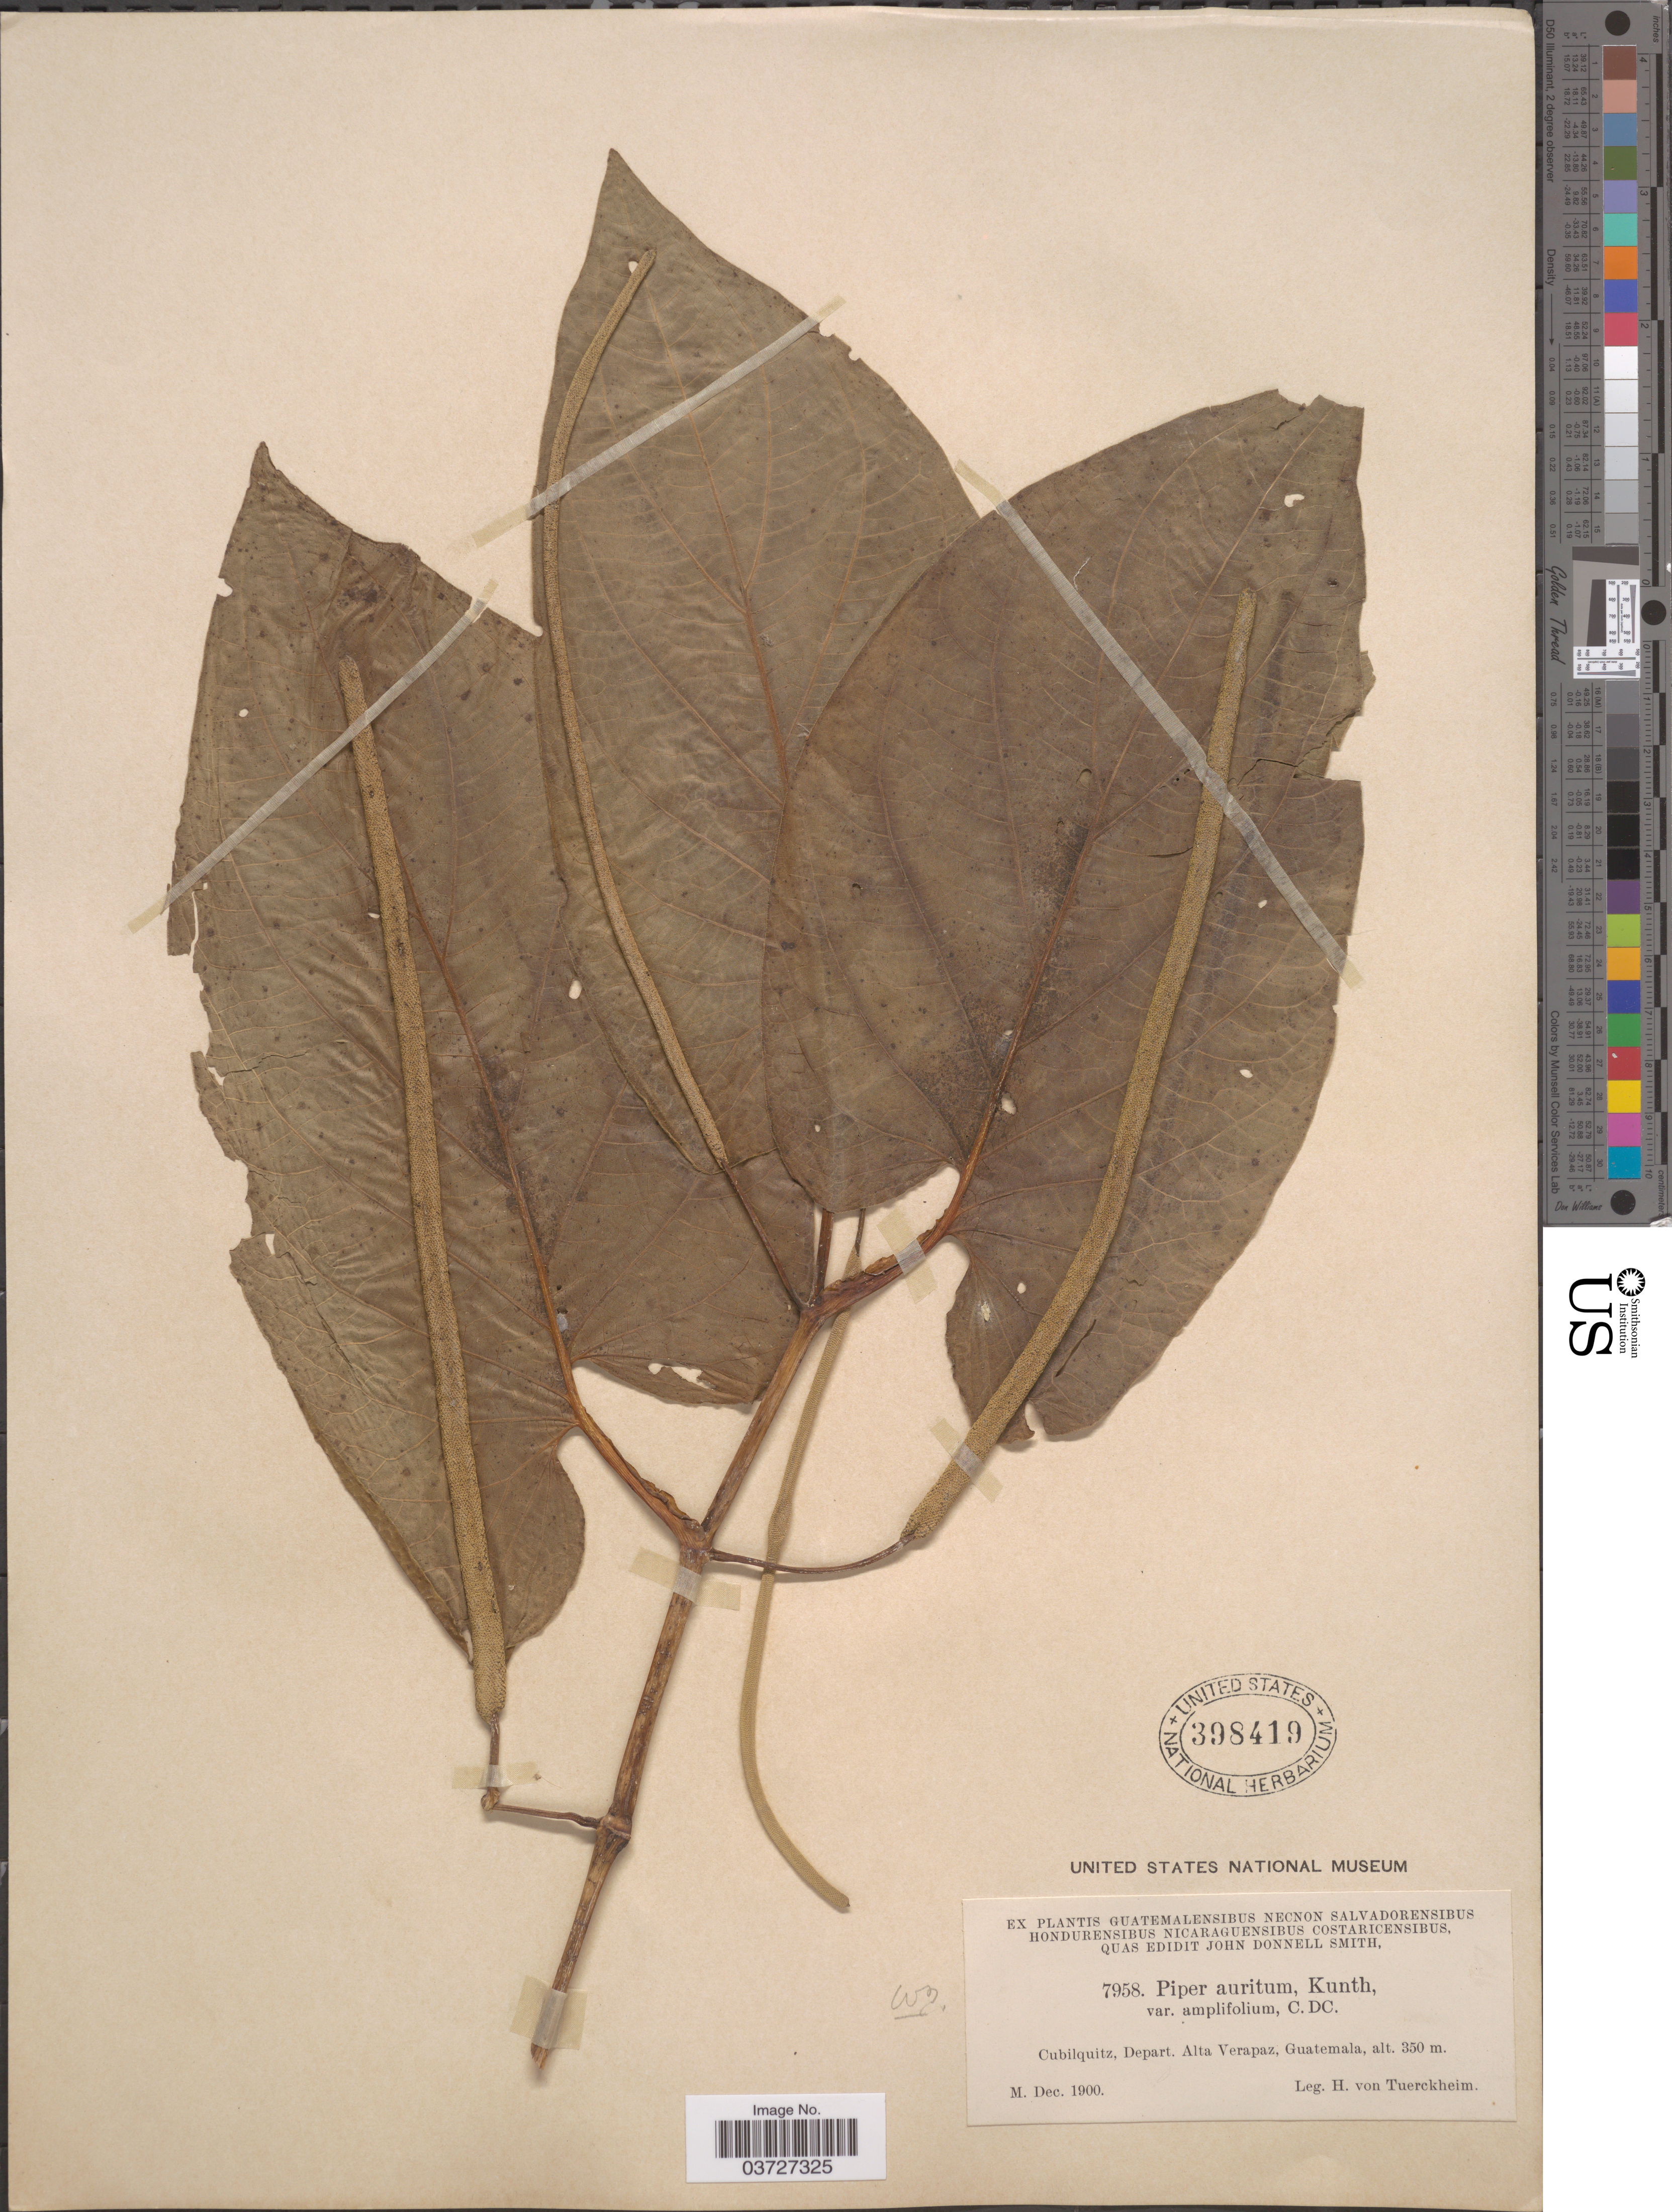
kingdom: Plantae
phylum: Tracheophyta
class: Magnoliopsida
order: Piperales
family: Piperaceae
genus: Piper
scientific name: Piper auritum var. amplifolium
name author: C. DC.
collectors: H. von Türckheim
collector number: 7958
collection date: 1900-12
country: Guatemala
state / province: Alta Verapaz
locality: Cubilquitz, Depart. Alta Verapaz.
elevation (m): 350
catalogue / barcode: US 398419